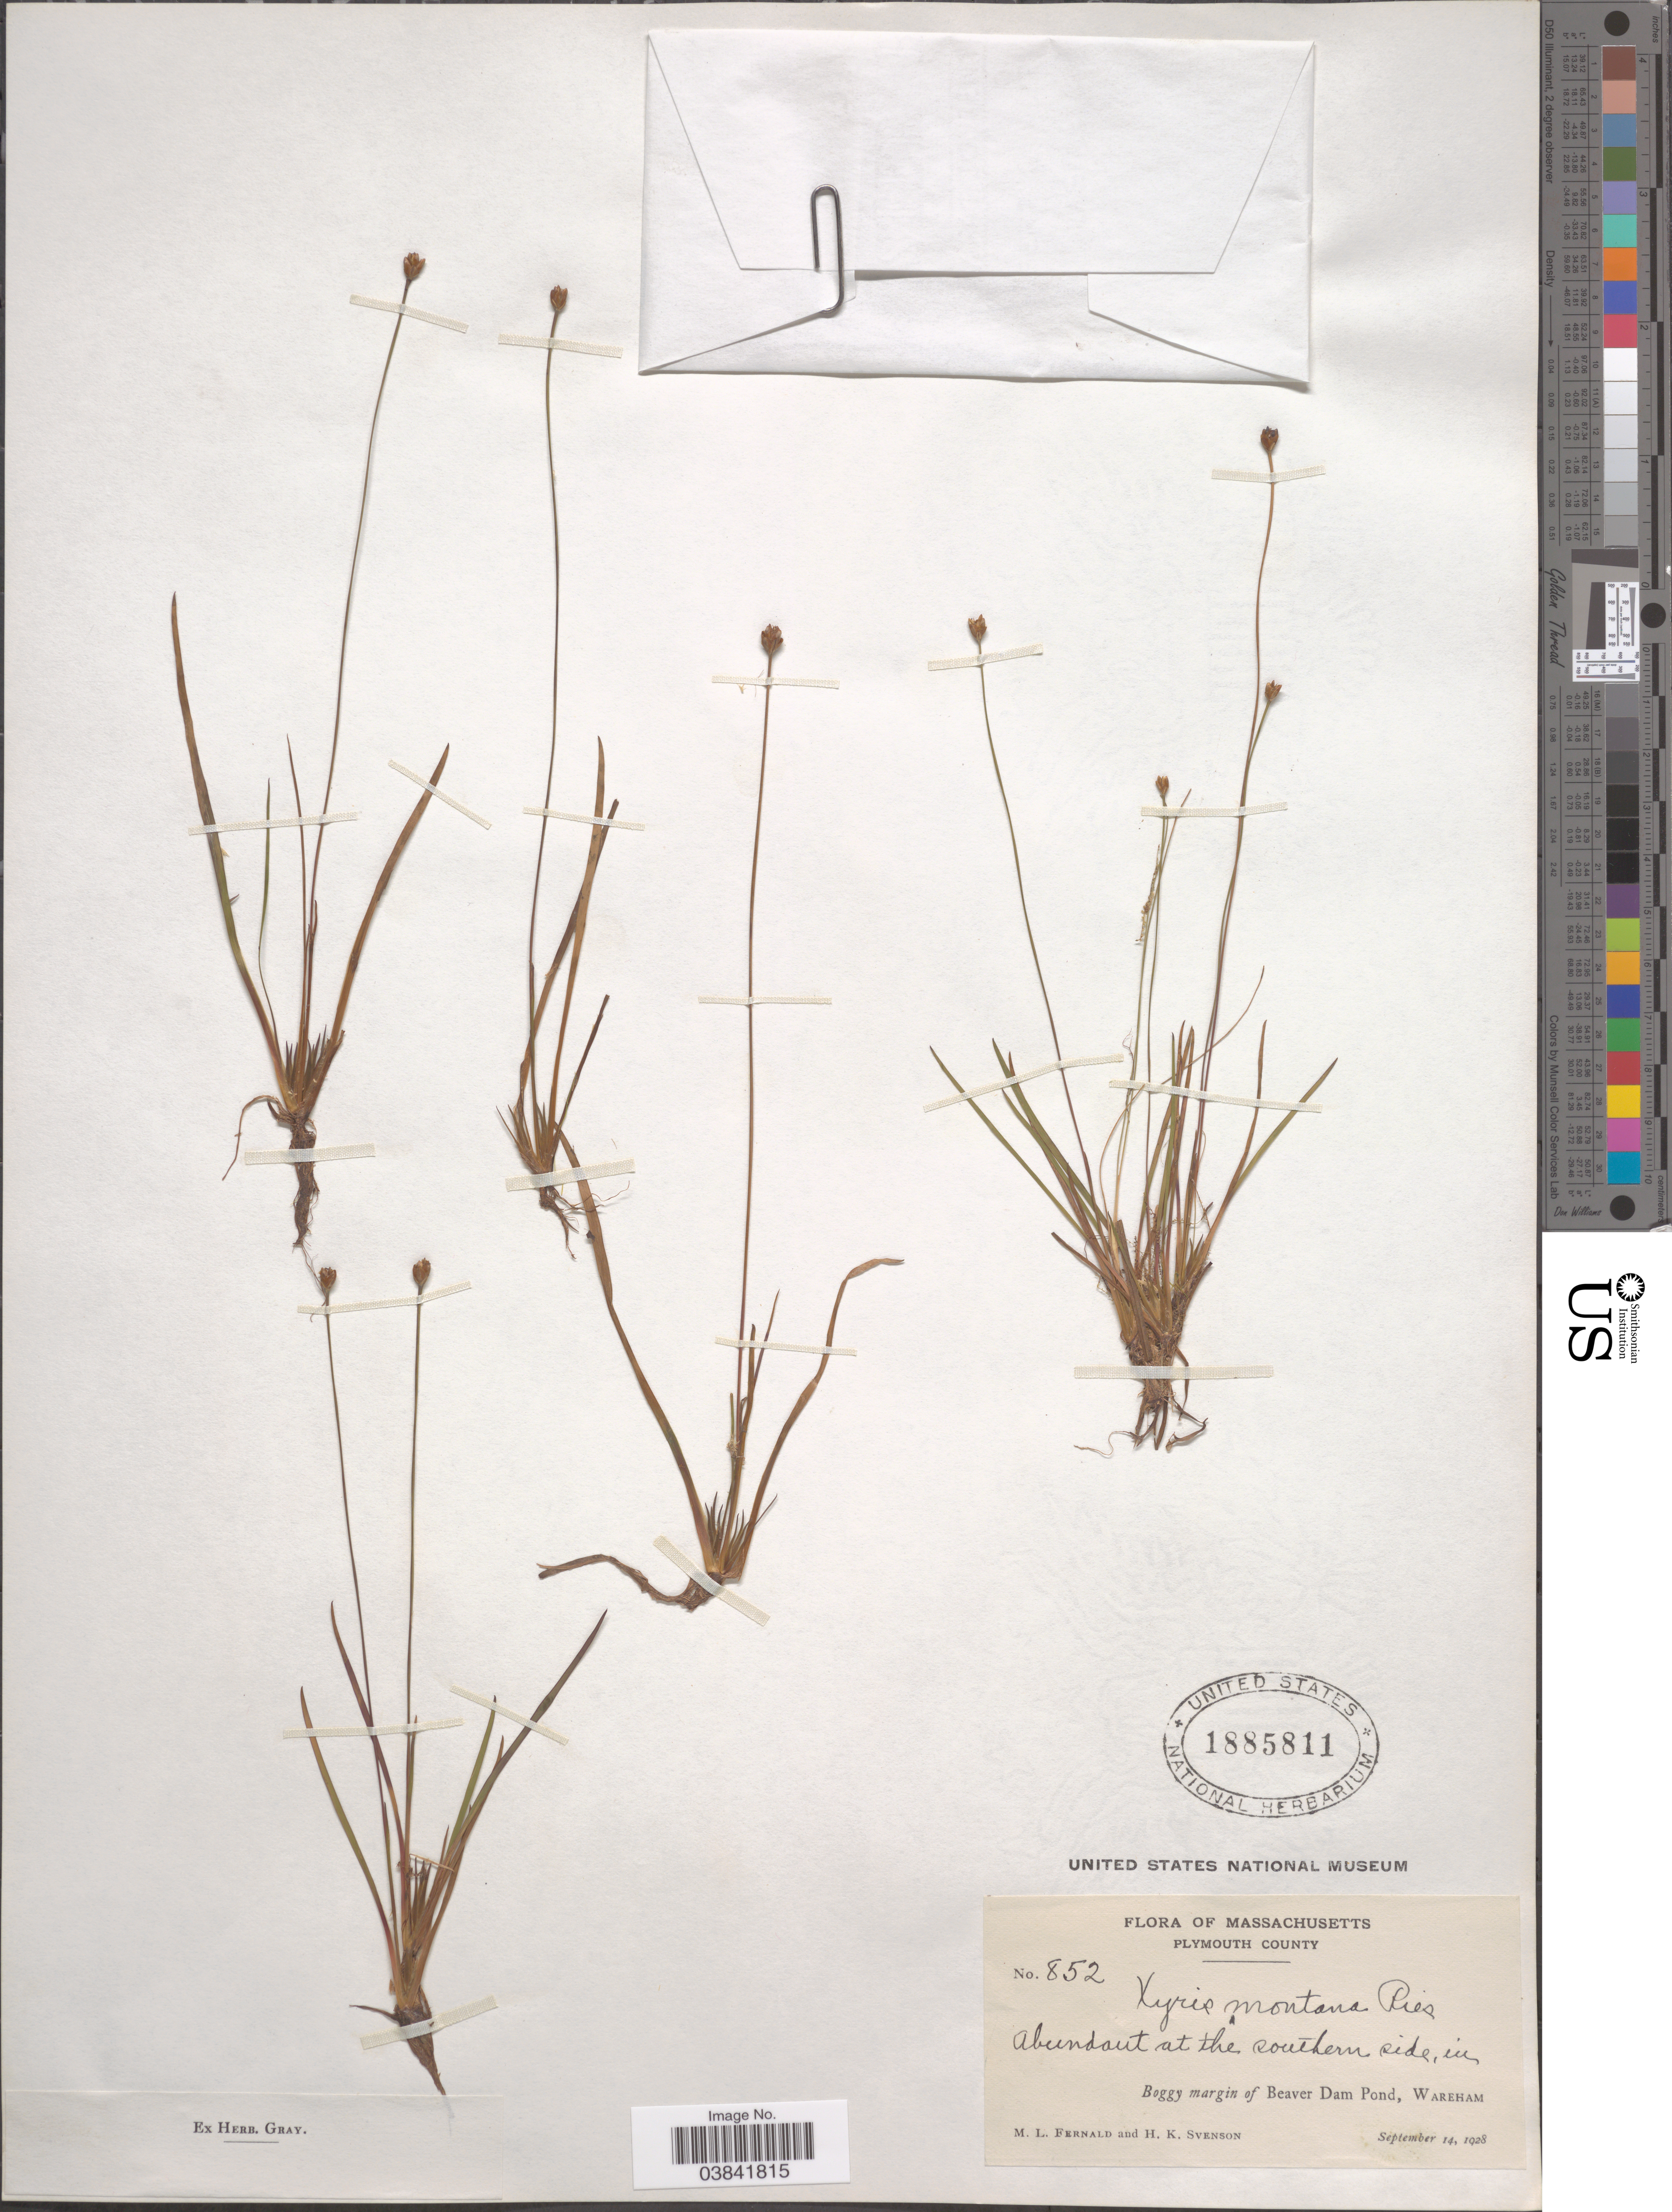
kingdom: Plantae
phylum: Tracheophyta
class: Liliopsida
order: Poales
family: Xyridaceae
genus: Xyris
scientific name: Xyris montana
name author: Ries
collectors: M. L. Fernald & H. K. Svenson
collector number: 852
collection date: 1928-09-14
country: United States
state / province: Massachusetts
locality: Plymouth County. At the southern side, in boggy margin of Beaver Dam Pond, Wareham.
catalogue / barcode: US 1885811